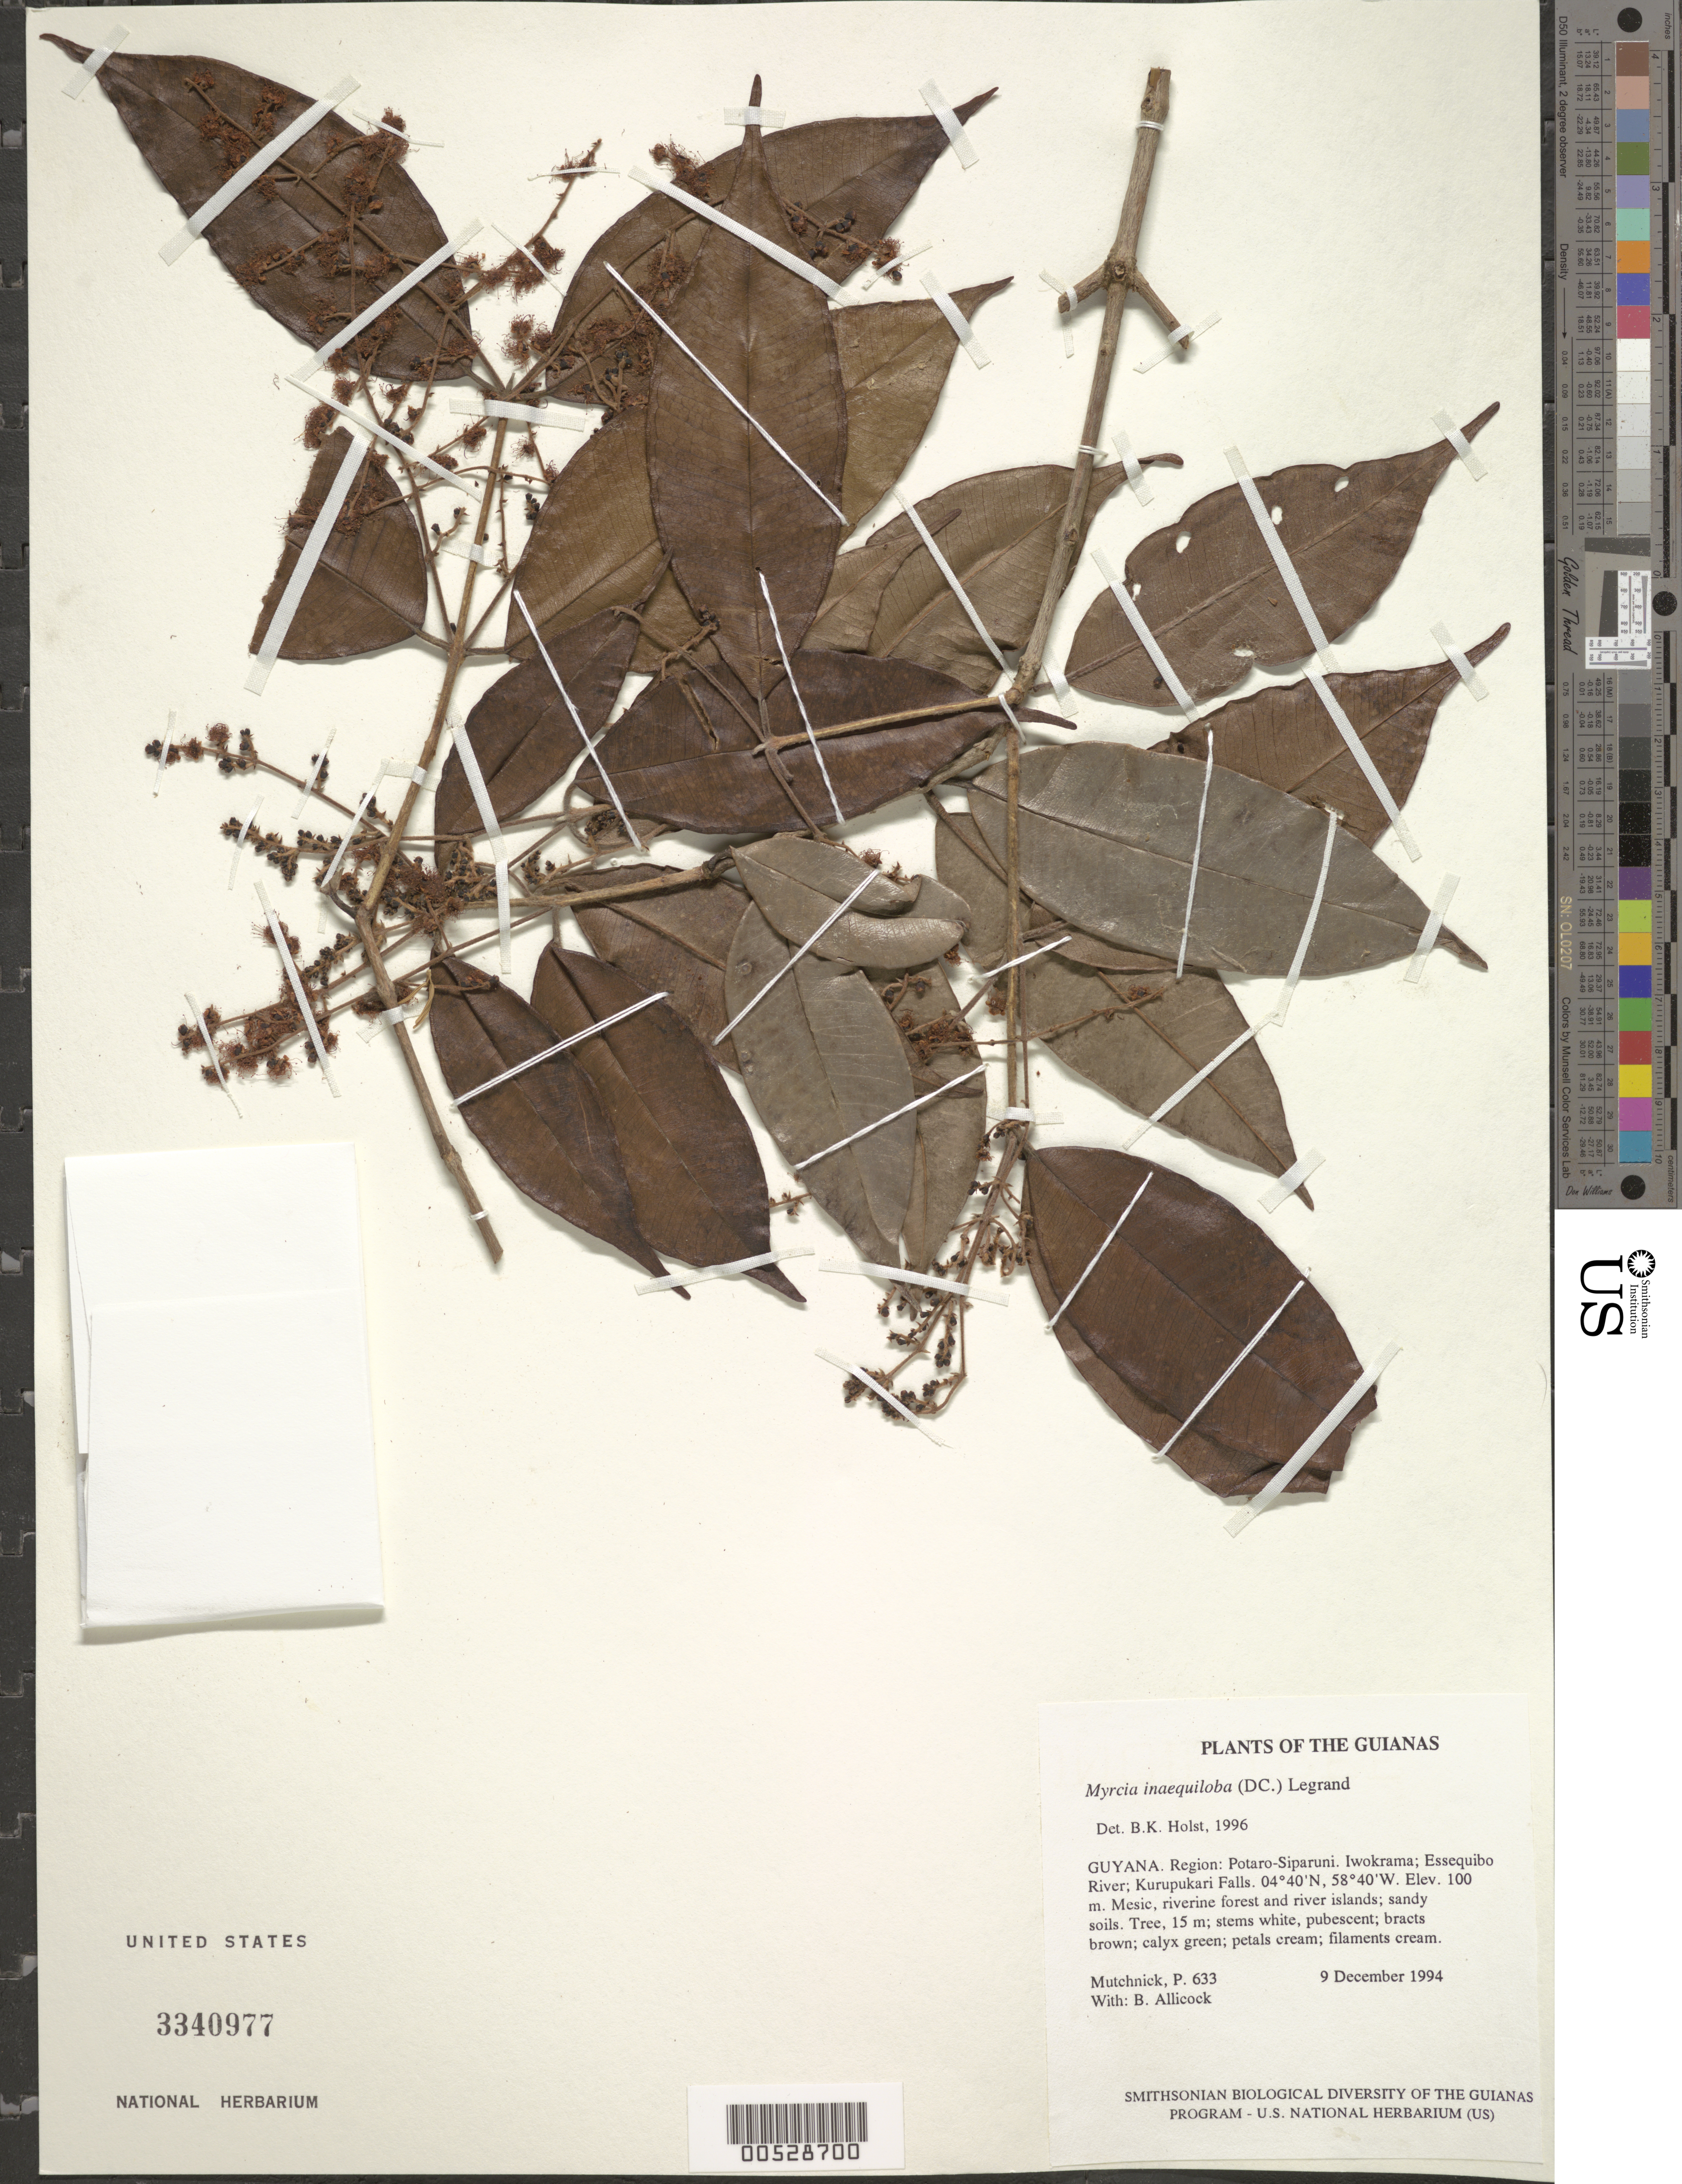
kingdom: Plantae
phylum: Tracheophyta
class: Magnoliopsida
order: Myrtales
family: Myrtaceae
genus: Myrcia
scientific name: Myrcia inaequiloba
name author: (DC.) D. Legrand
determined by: Holst, Bruce K.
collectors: P. Mutchnick & B. Allicock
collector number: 633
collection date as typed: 9 December 1994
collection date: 1994-12-09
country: Guyana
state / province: Potaro-Siparuni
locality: Iwokrama; Essequibo River; Kurupukari Falls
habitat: Mesic, riverine forest and river islands; sandy soils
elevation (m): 100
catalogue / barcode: US 3340977